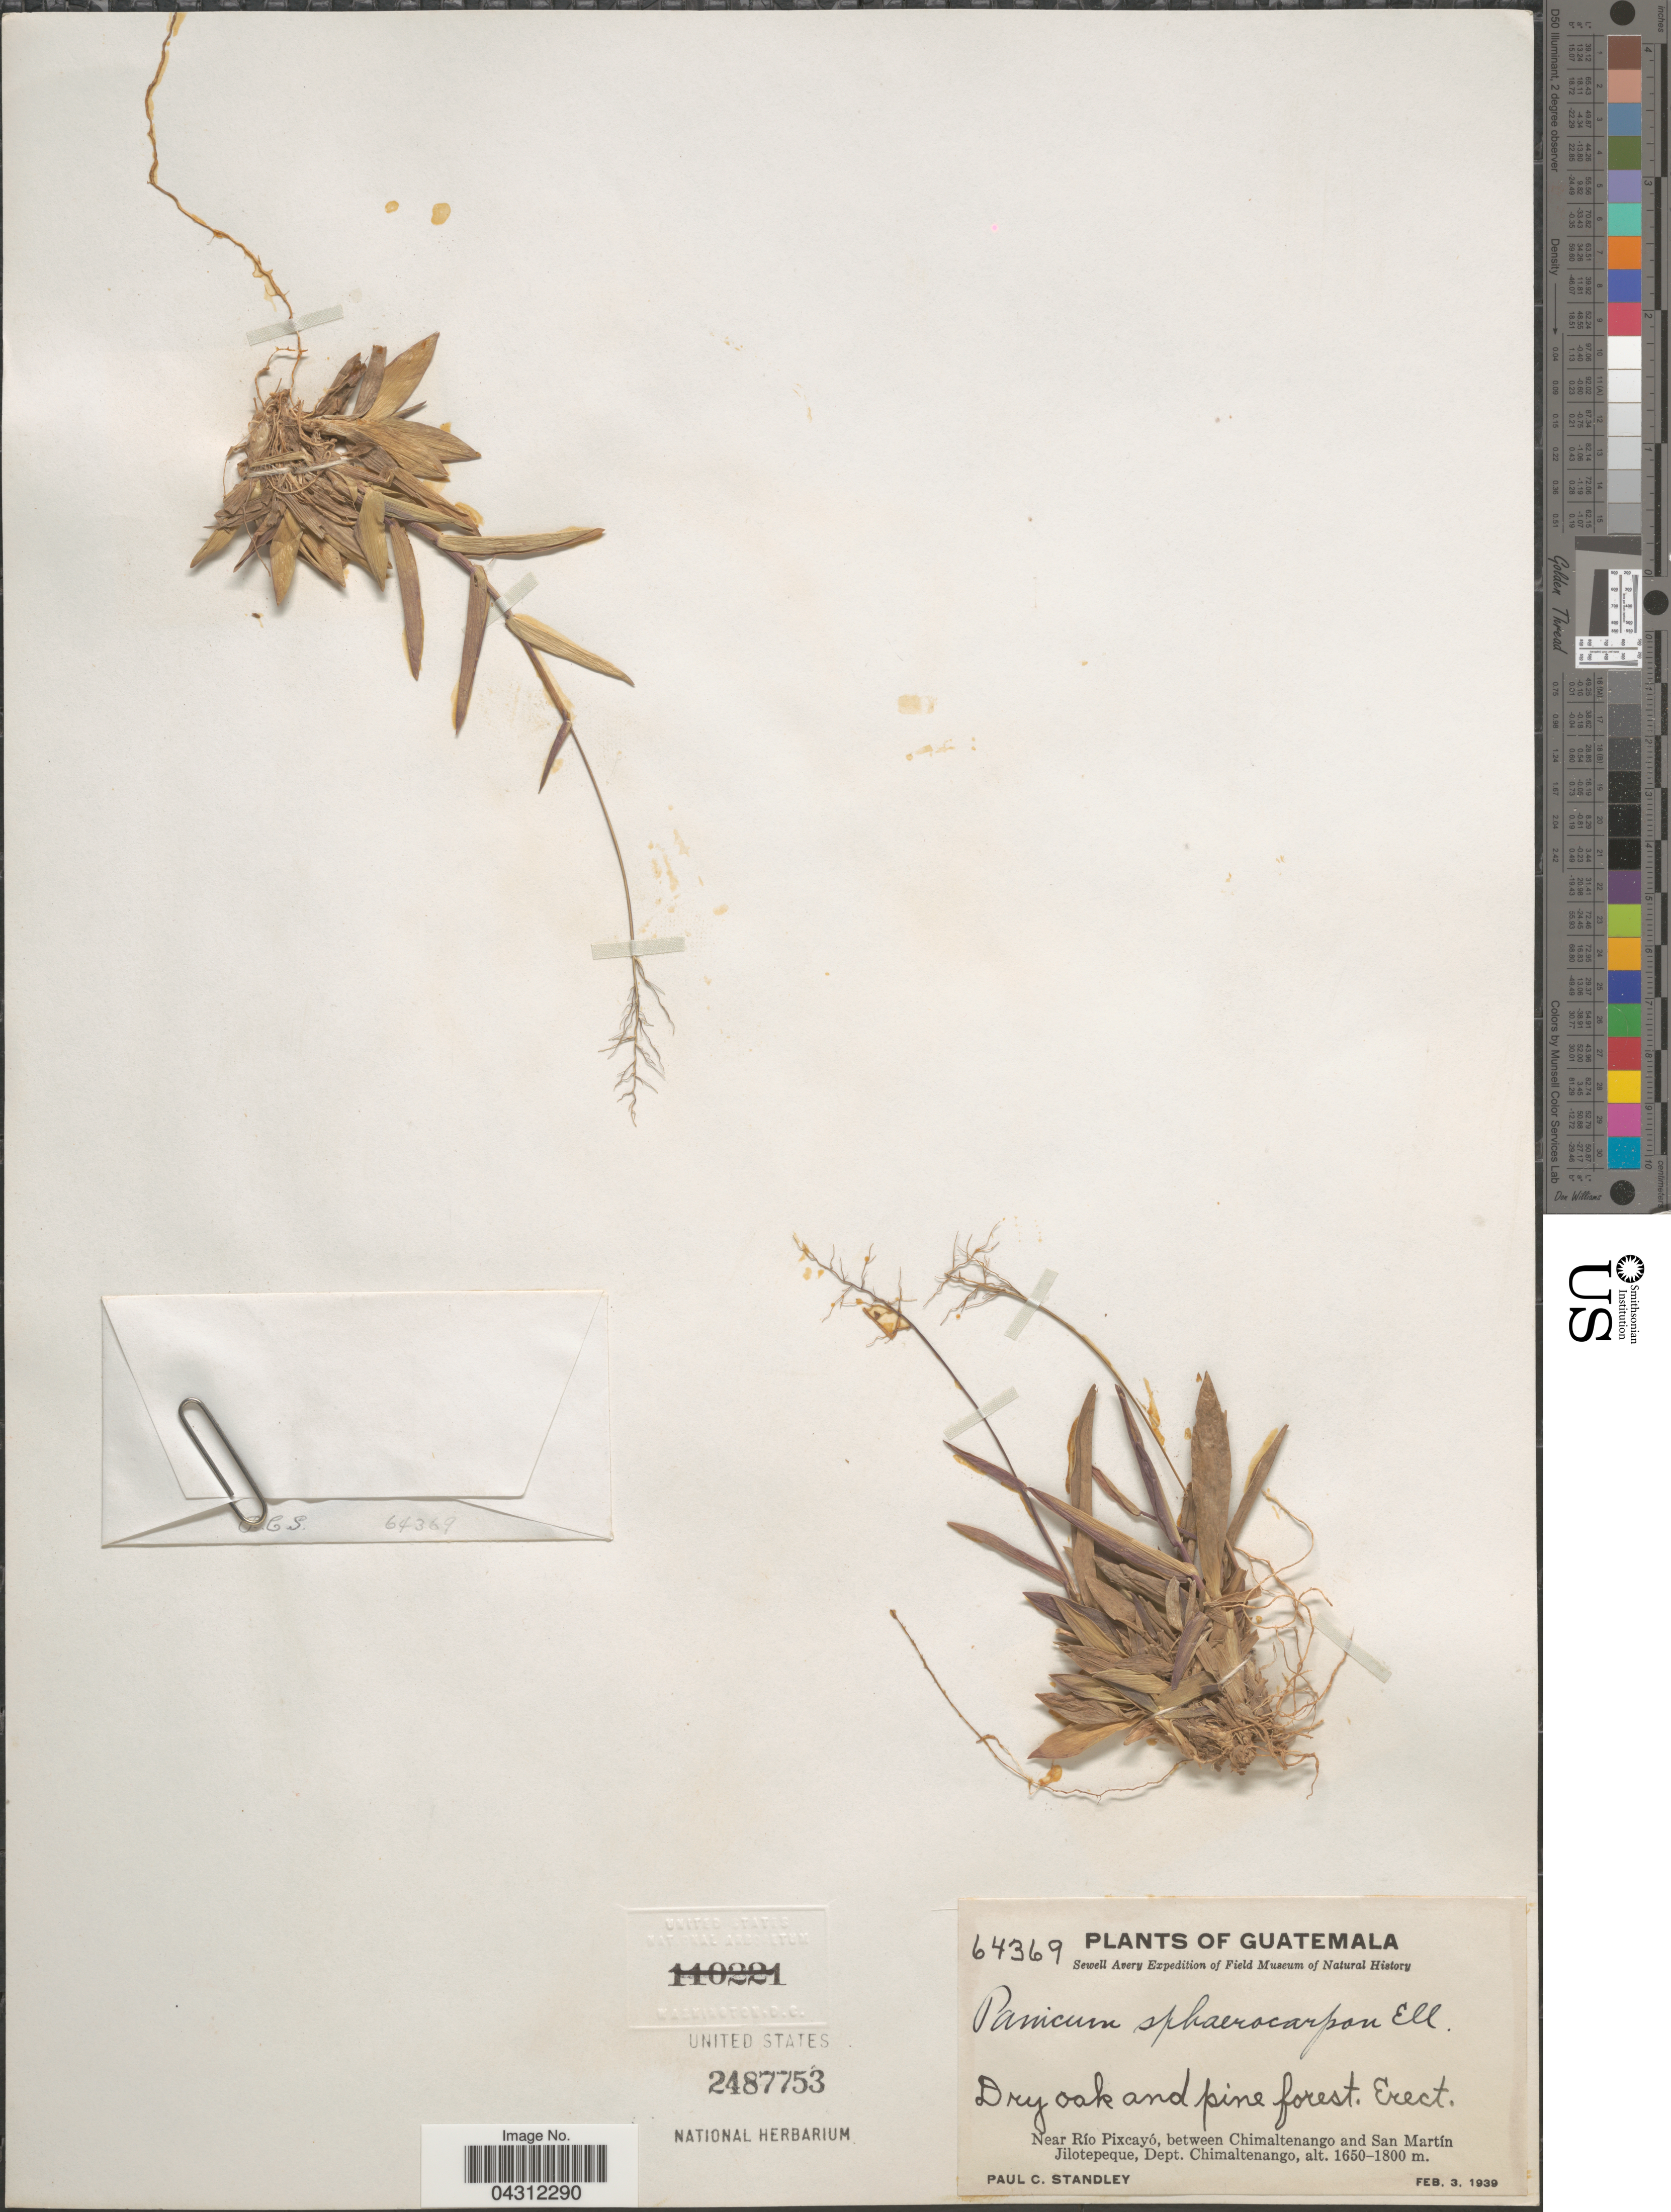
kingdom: Plantae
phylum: Tracheophyta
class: Liliopsida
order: Poales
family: Poaceae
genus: Dichanthelium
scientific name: Dichanthelium sphaerocarpon var. sphaerocarpon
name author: (Elliott) Gould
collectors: P. C. Standley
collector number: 64369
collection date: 1939-02-03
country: Guatemala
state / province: Chimaltenango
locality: Sewell Avery Expedition. Near Río Pixcayó, between Chimaltenango and San Martín Jilotepeque, Dept. Chimaltenango.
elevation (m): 1650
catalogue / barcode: US 2487753